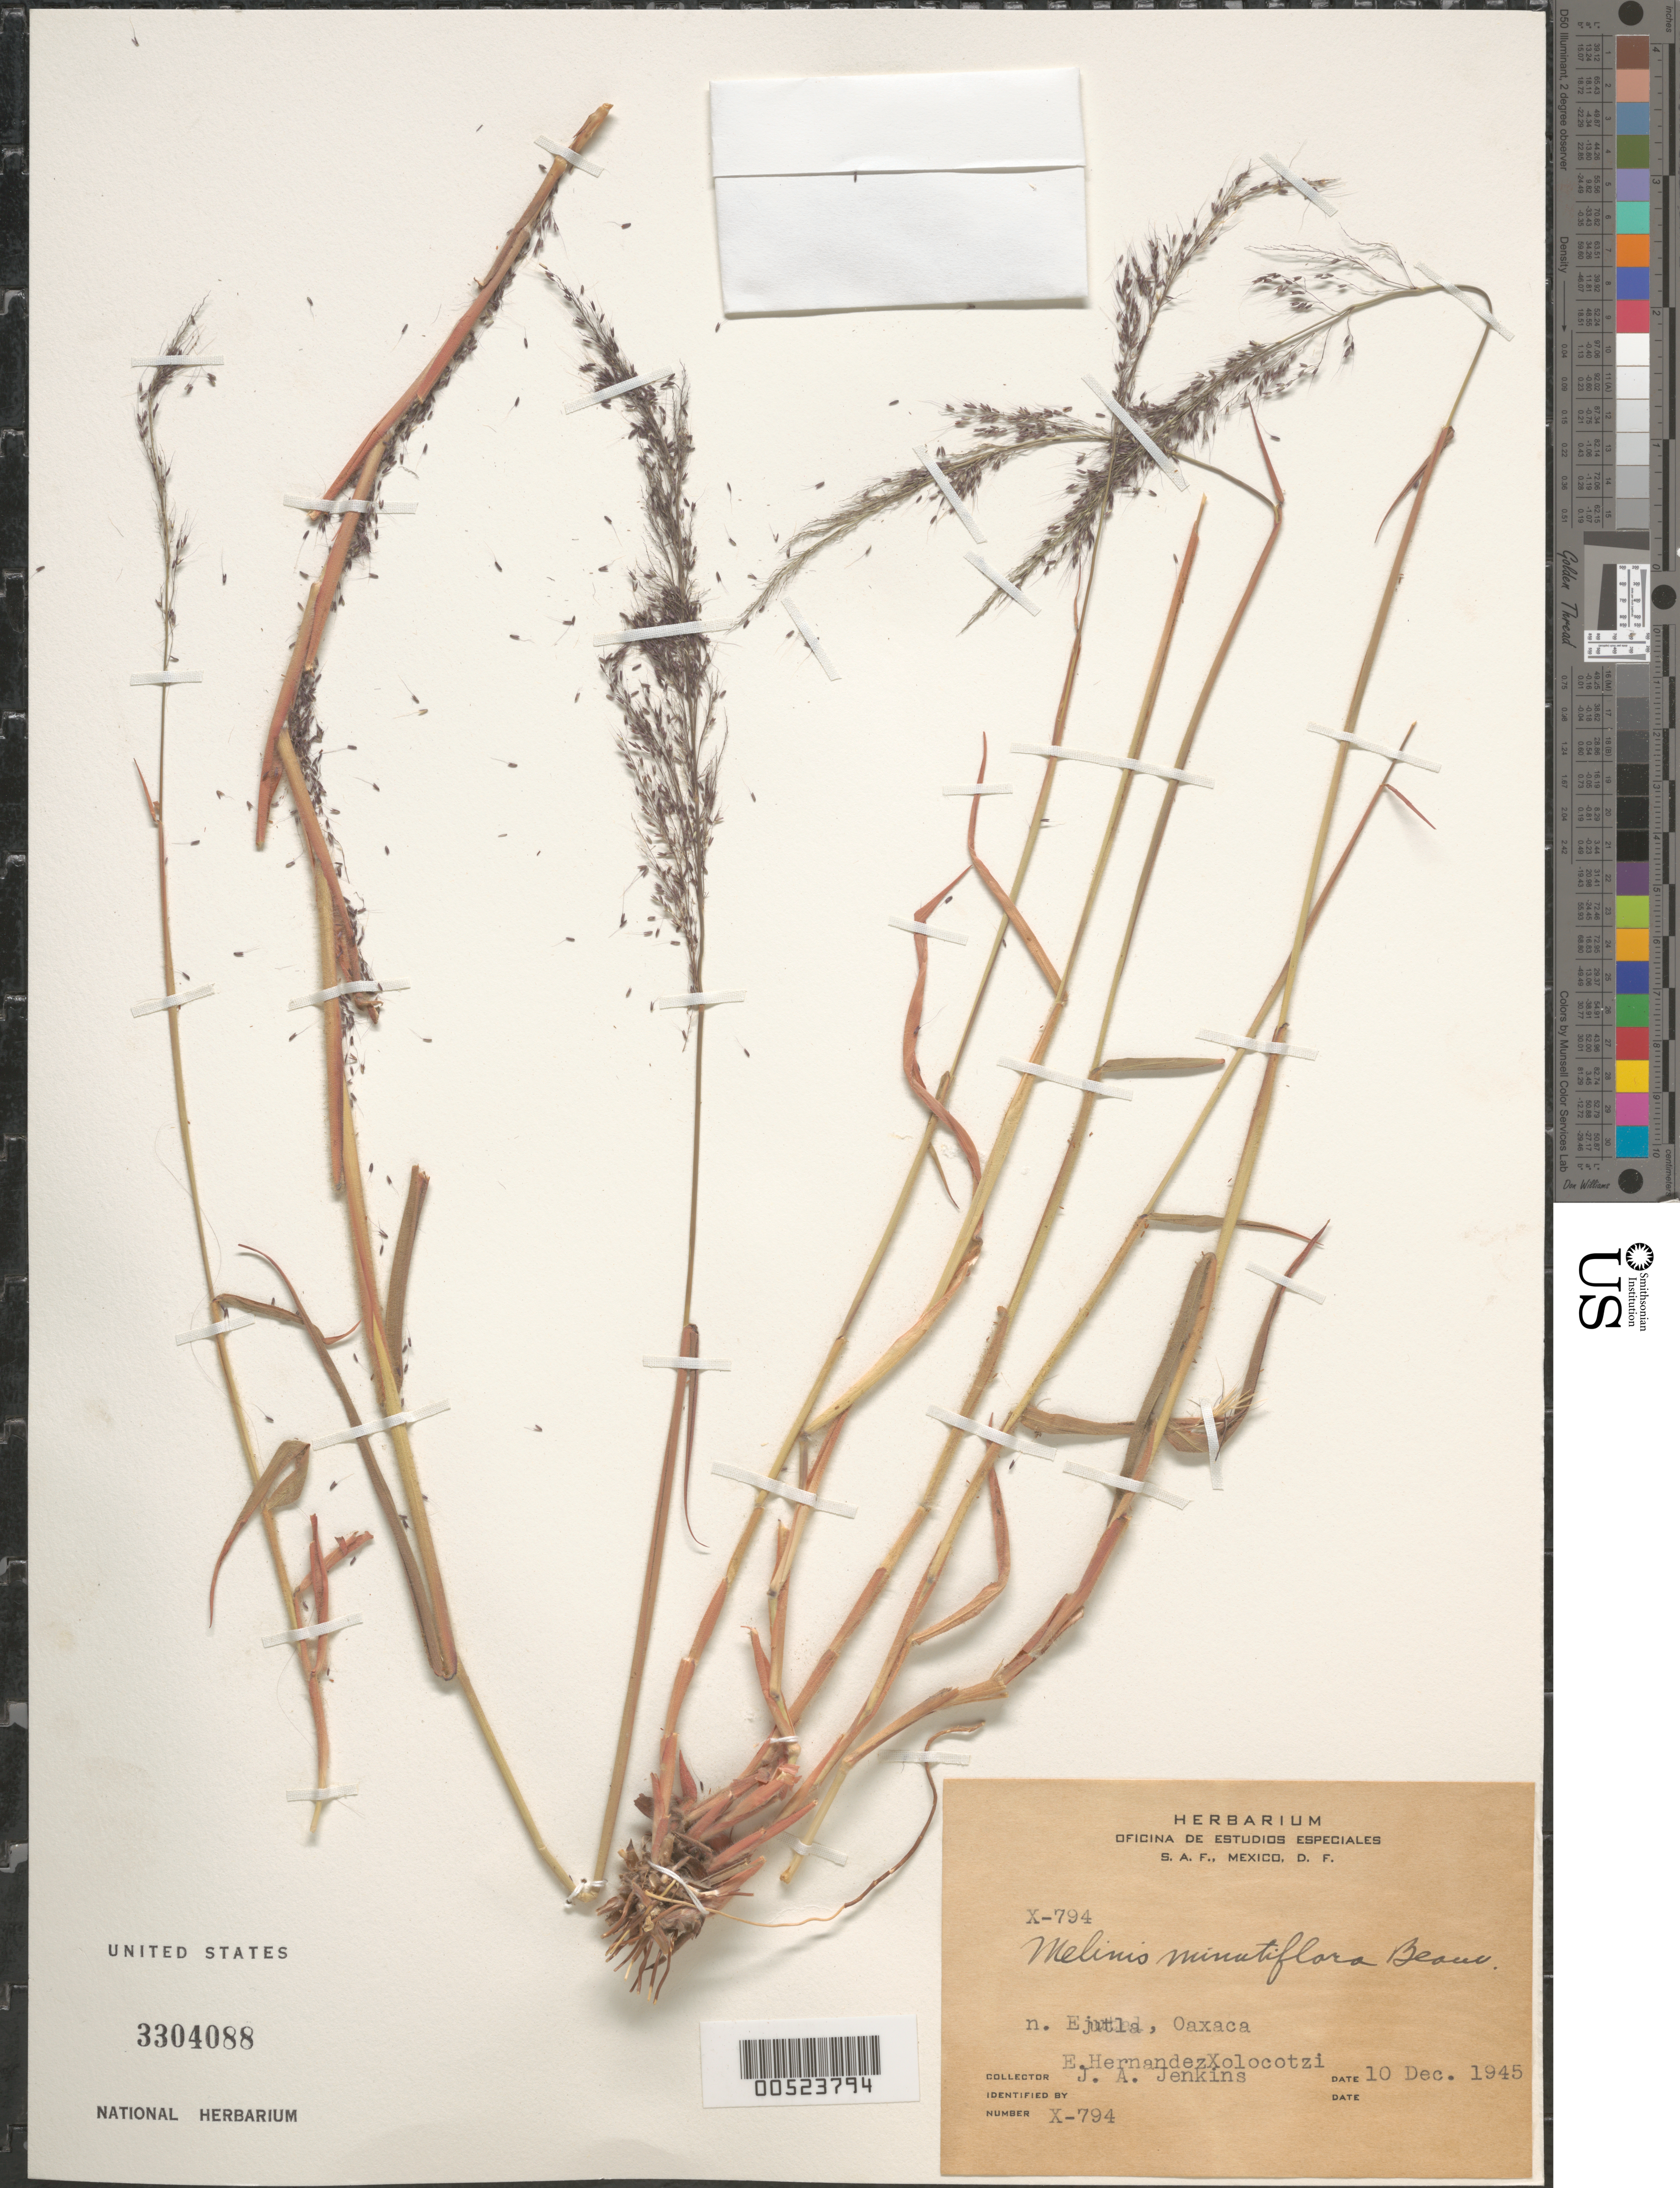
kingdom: Plantae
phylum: Tracheophyta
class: Liliopsida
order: Poales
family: Poaceae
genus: Melinis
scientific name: Melinis minutiflora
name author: P. Beauv.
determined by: Jenkins, J. A.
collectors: E. I. Hernández-X.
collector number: X-794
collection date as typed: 10 Dec 1946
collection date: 1946-12-10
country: Mexico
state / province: Oaxaca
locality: N Ejutla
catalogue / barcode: US 3304088